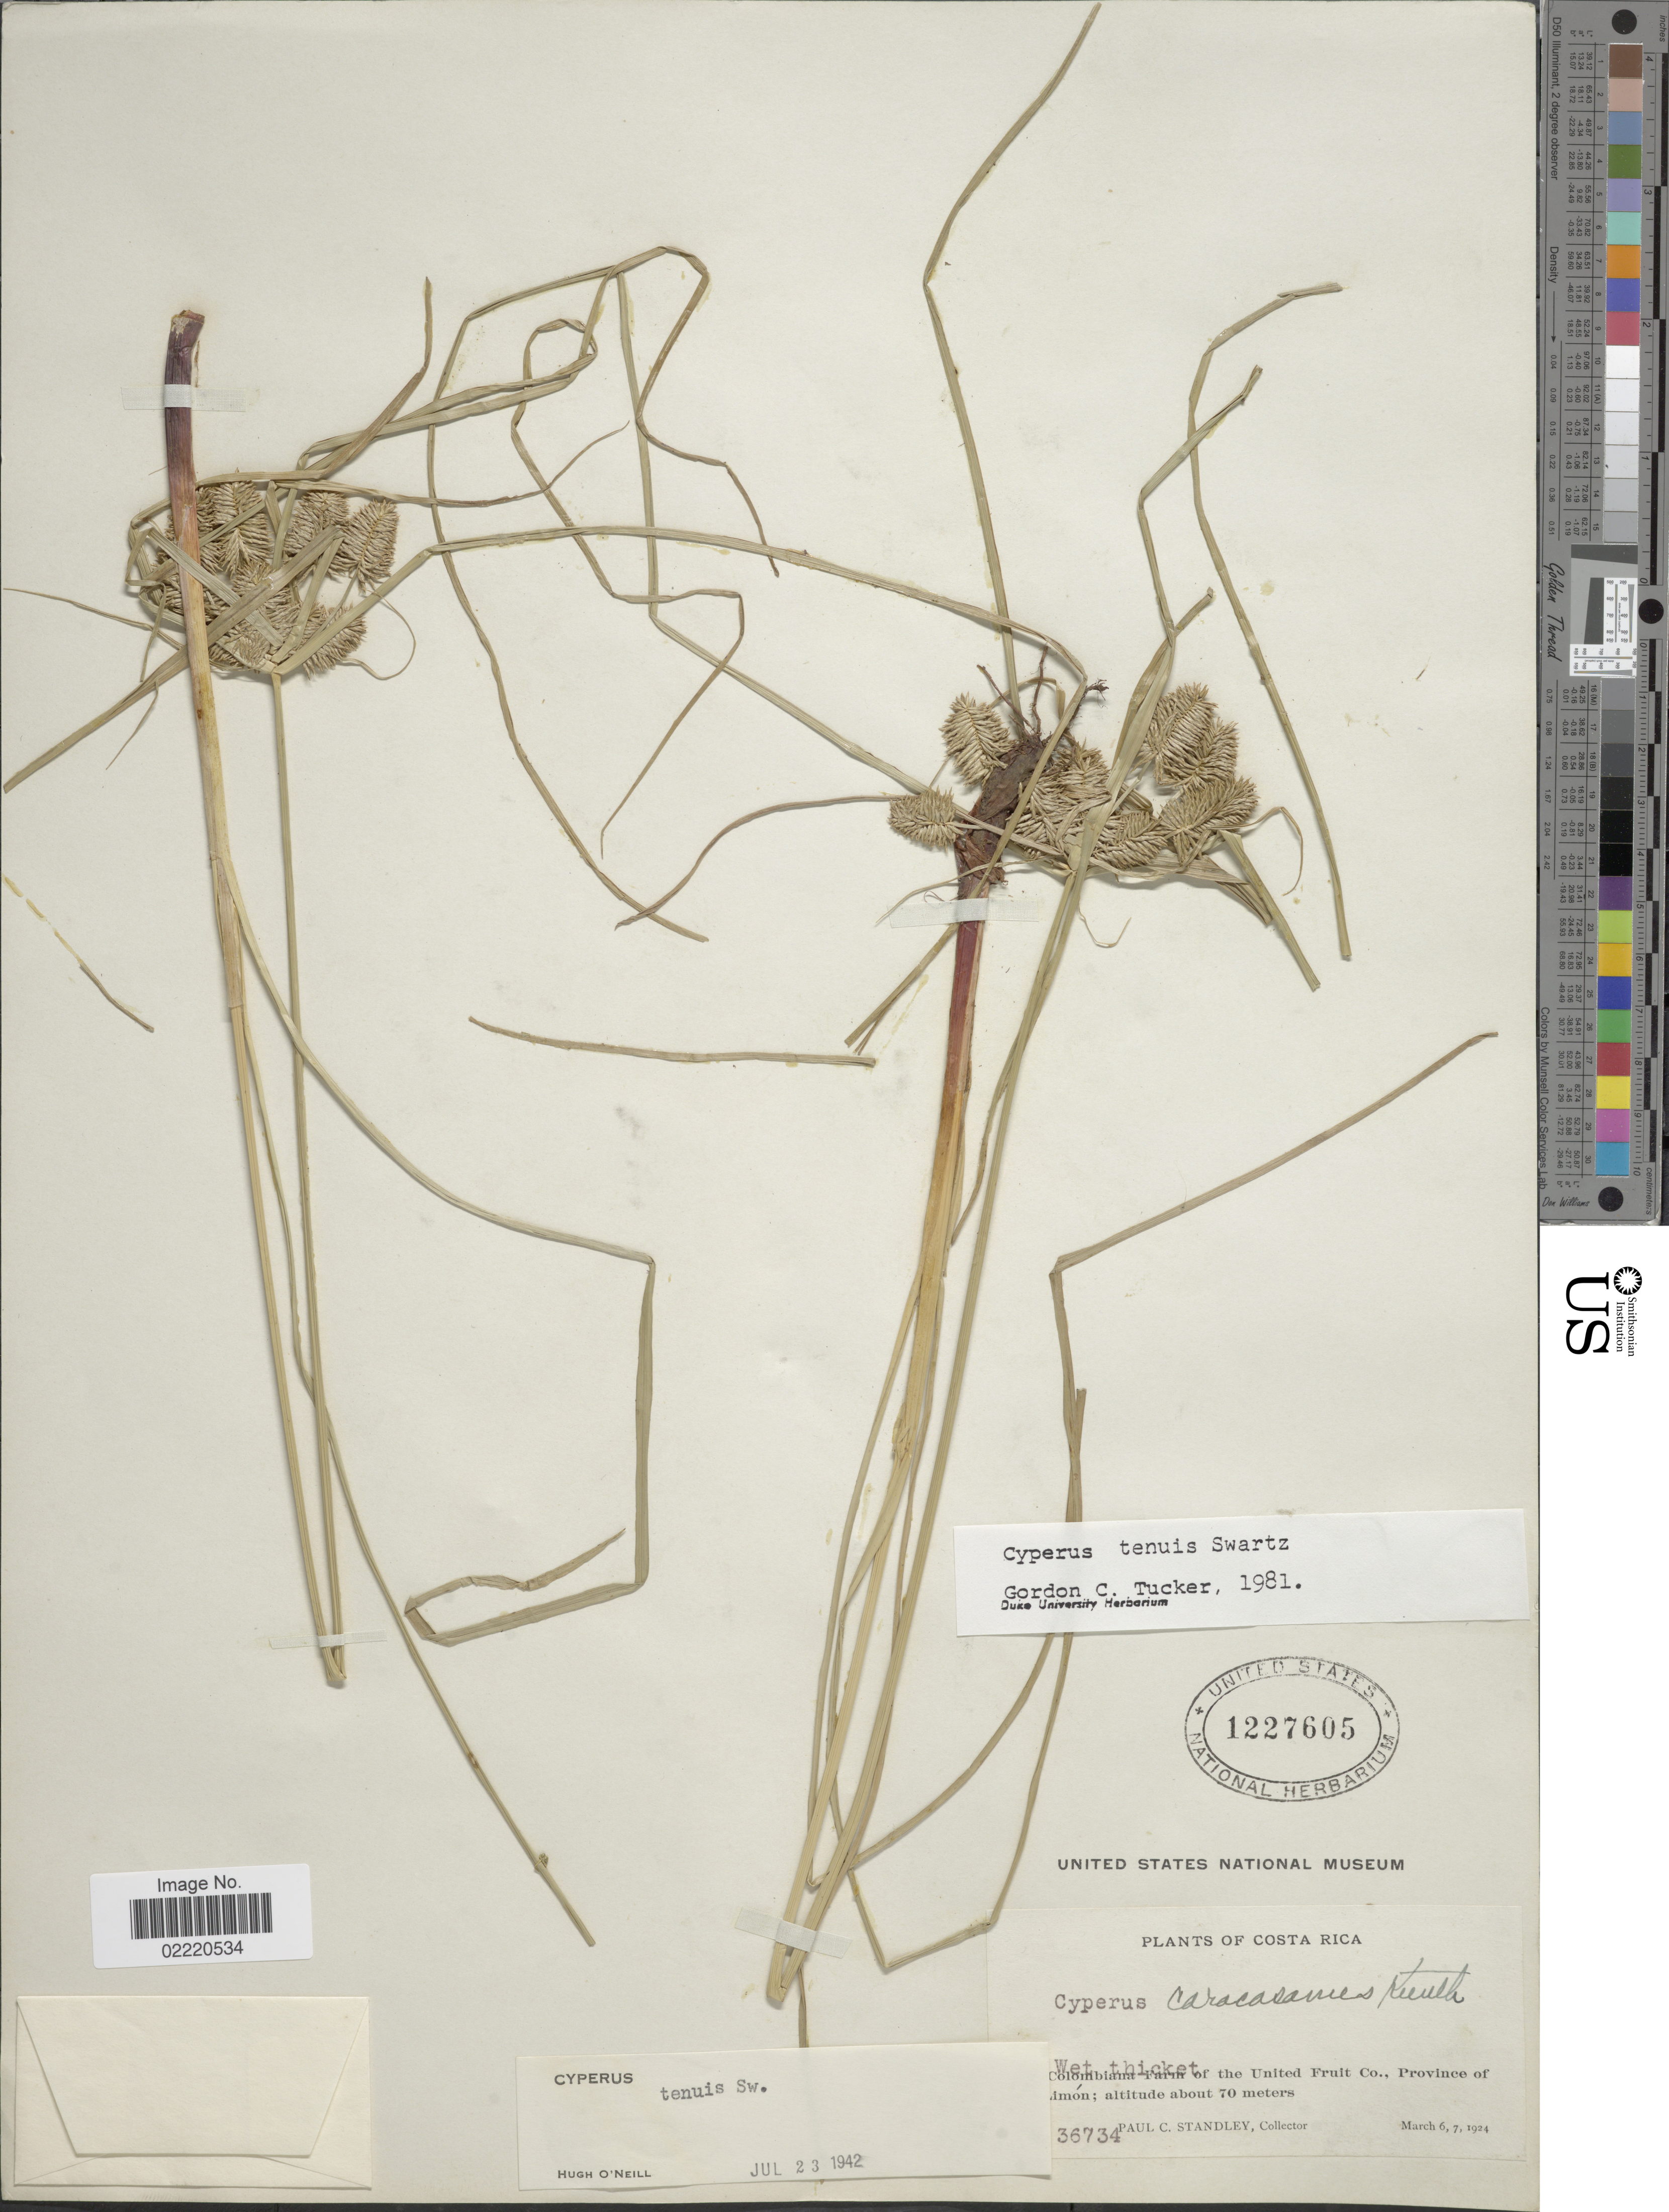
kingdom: Plantae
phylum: Tracheophyta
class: Liliopsida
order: Poales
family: Cyperaceae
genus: Cyperus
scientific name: Cyperus tenuis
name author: Sw.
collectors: P. C. Standley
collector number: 336734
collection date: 1924-03-06/1924-03-07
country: Costa Rica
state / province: Limón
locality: Wet thicket, Colombiana Farm of the United Fruit Co.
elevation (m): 70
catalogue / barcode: US 1227605